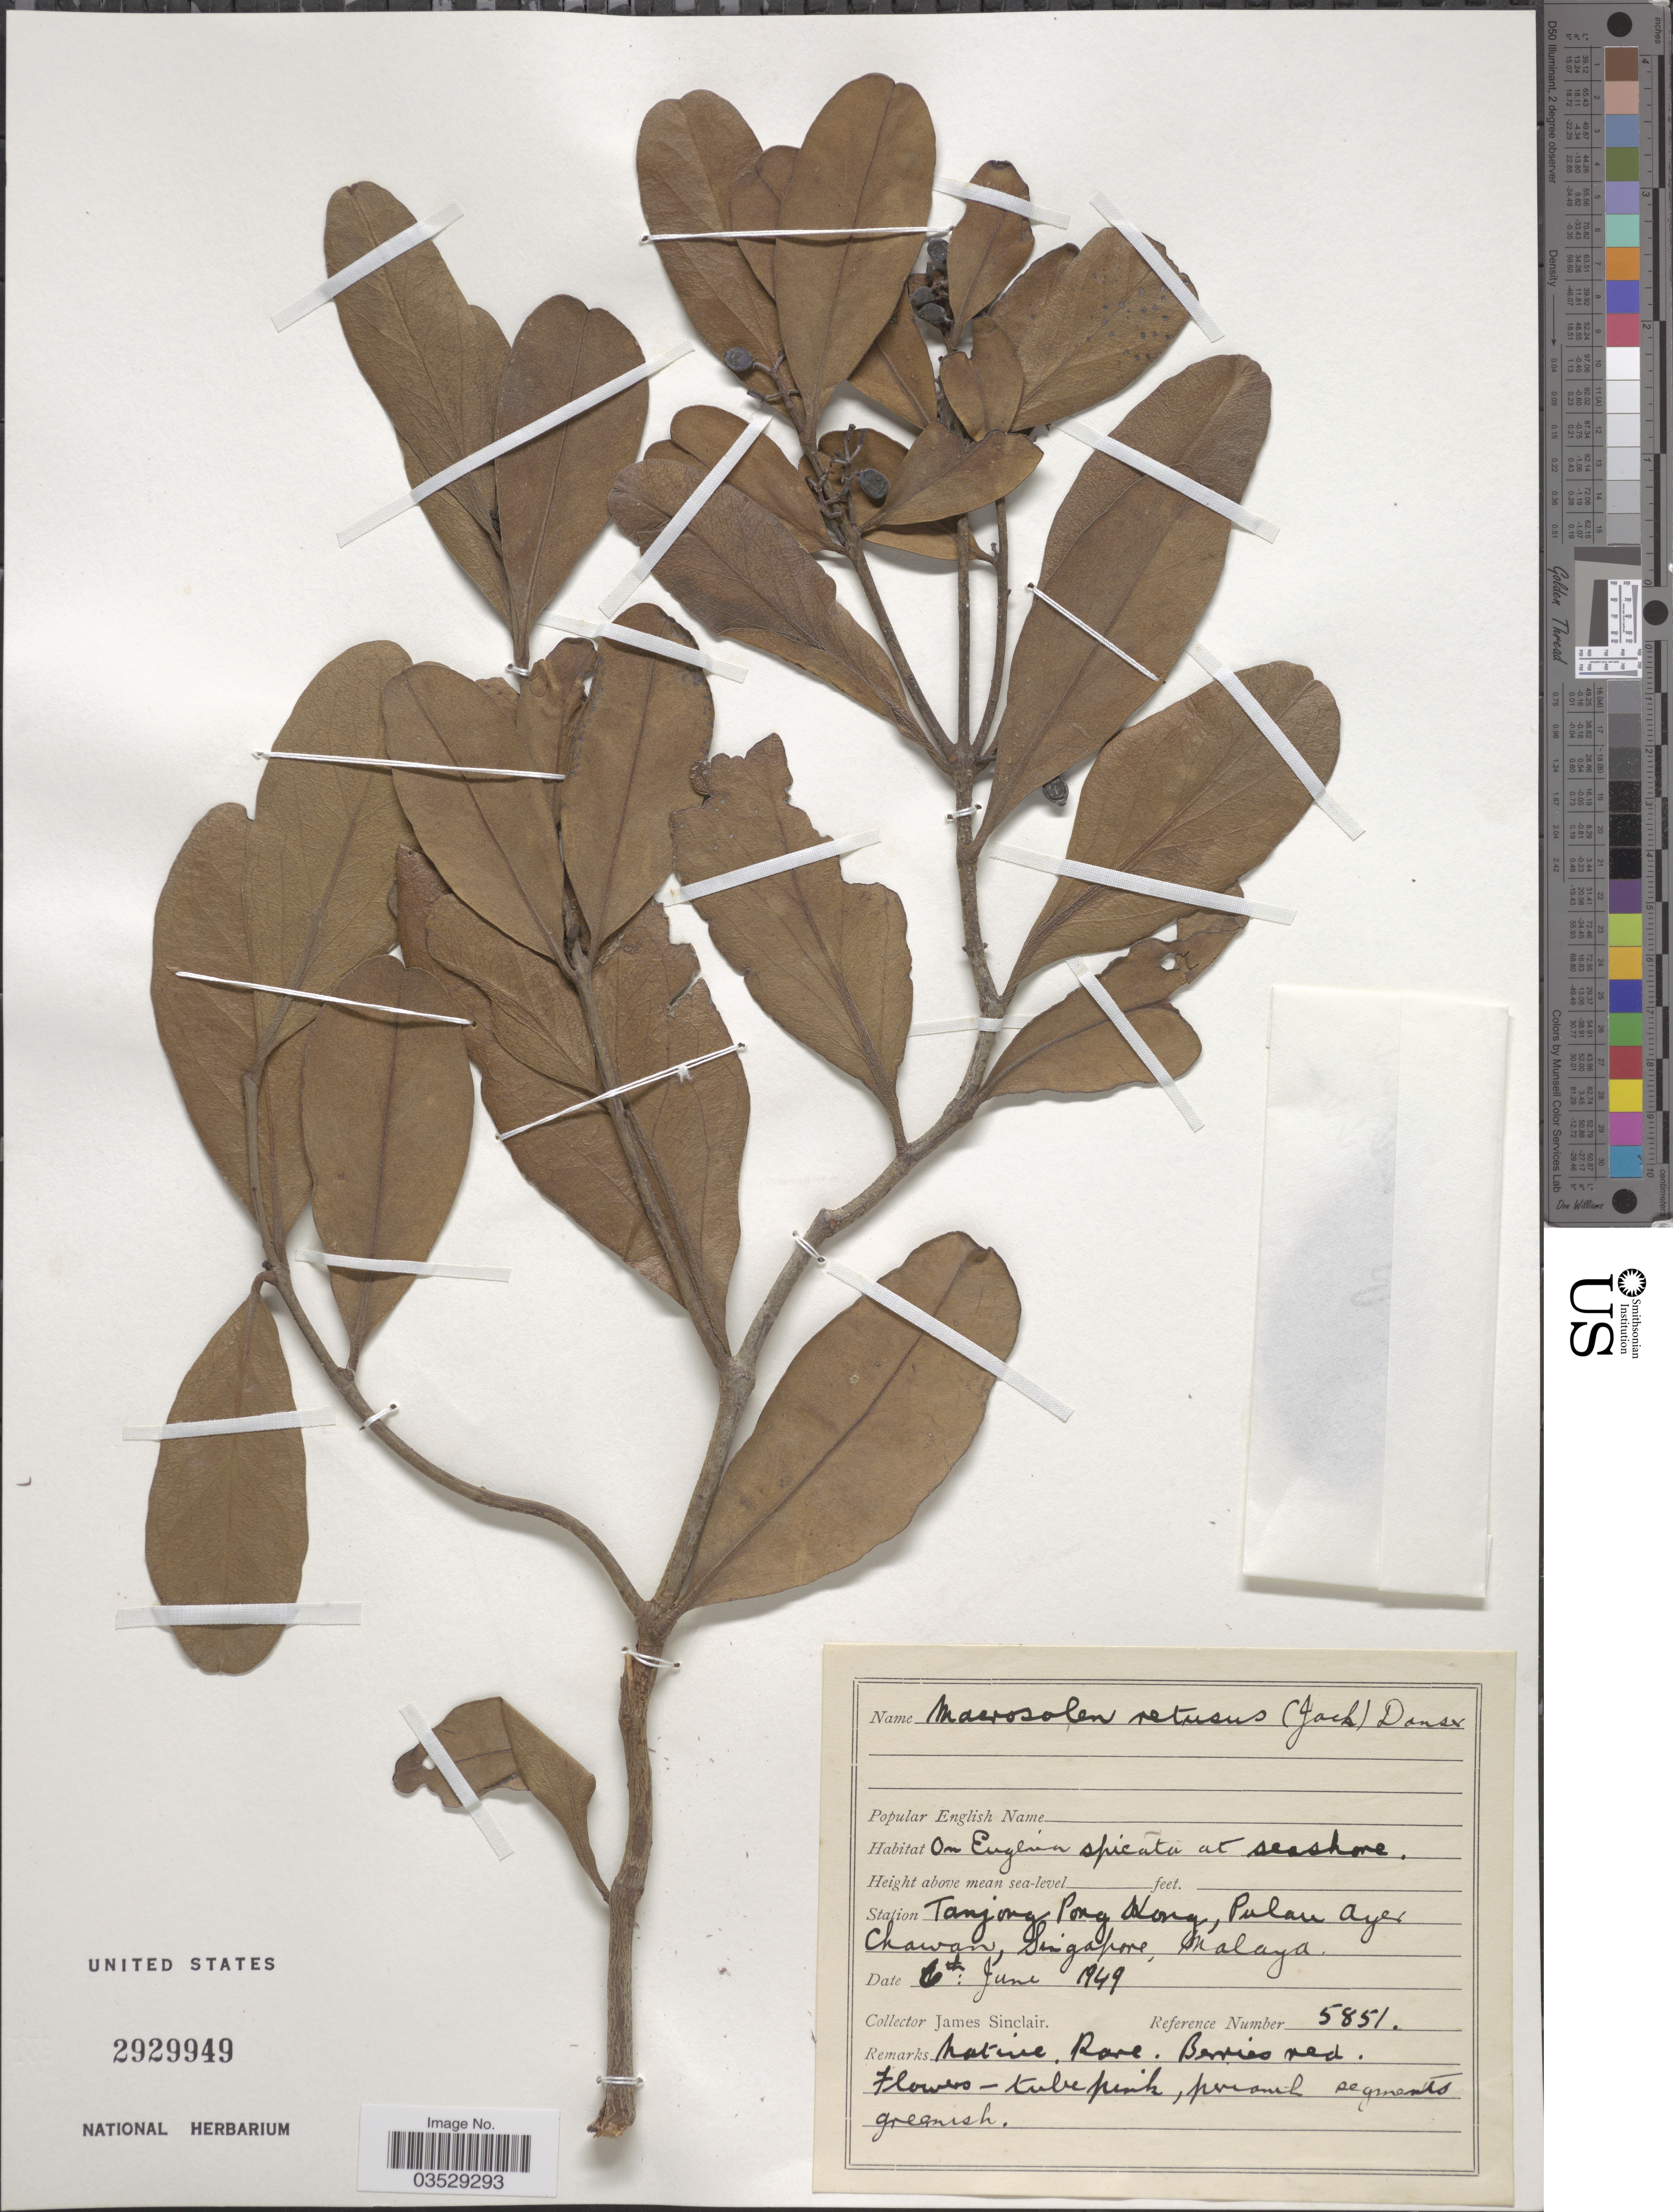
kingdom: Plantae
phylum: Tracheophyta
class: Magnoliopsida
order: Santalales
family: Loranthaceae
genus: Macrosolen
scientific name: Macrosolen retusus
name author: Blume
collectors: J. Sinclair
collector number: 5851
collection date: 1949-06-06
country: Singapore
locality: Station Tanjong Pong Kong, Pulau Ayer Chawan, Malaya.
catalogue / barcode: US 2929949